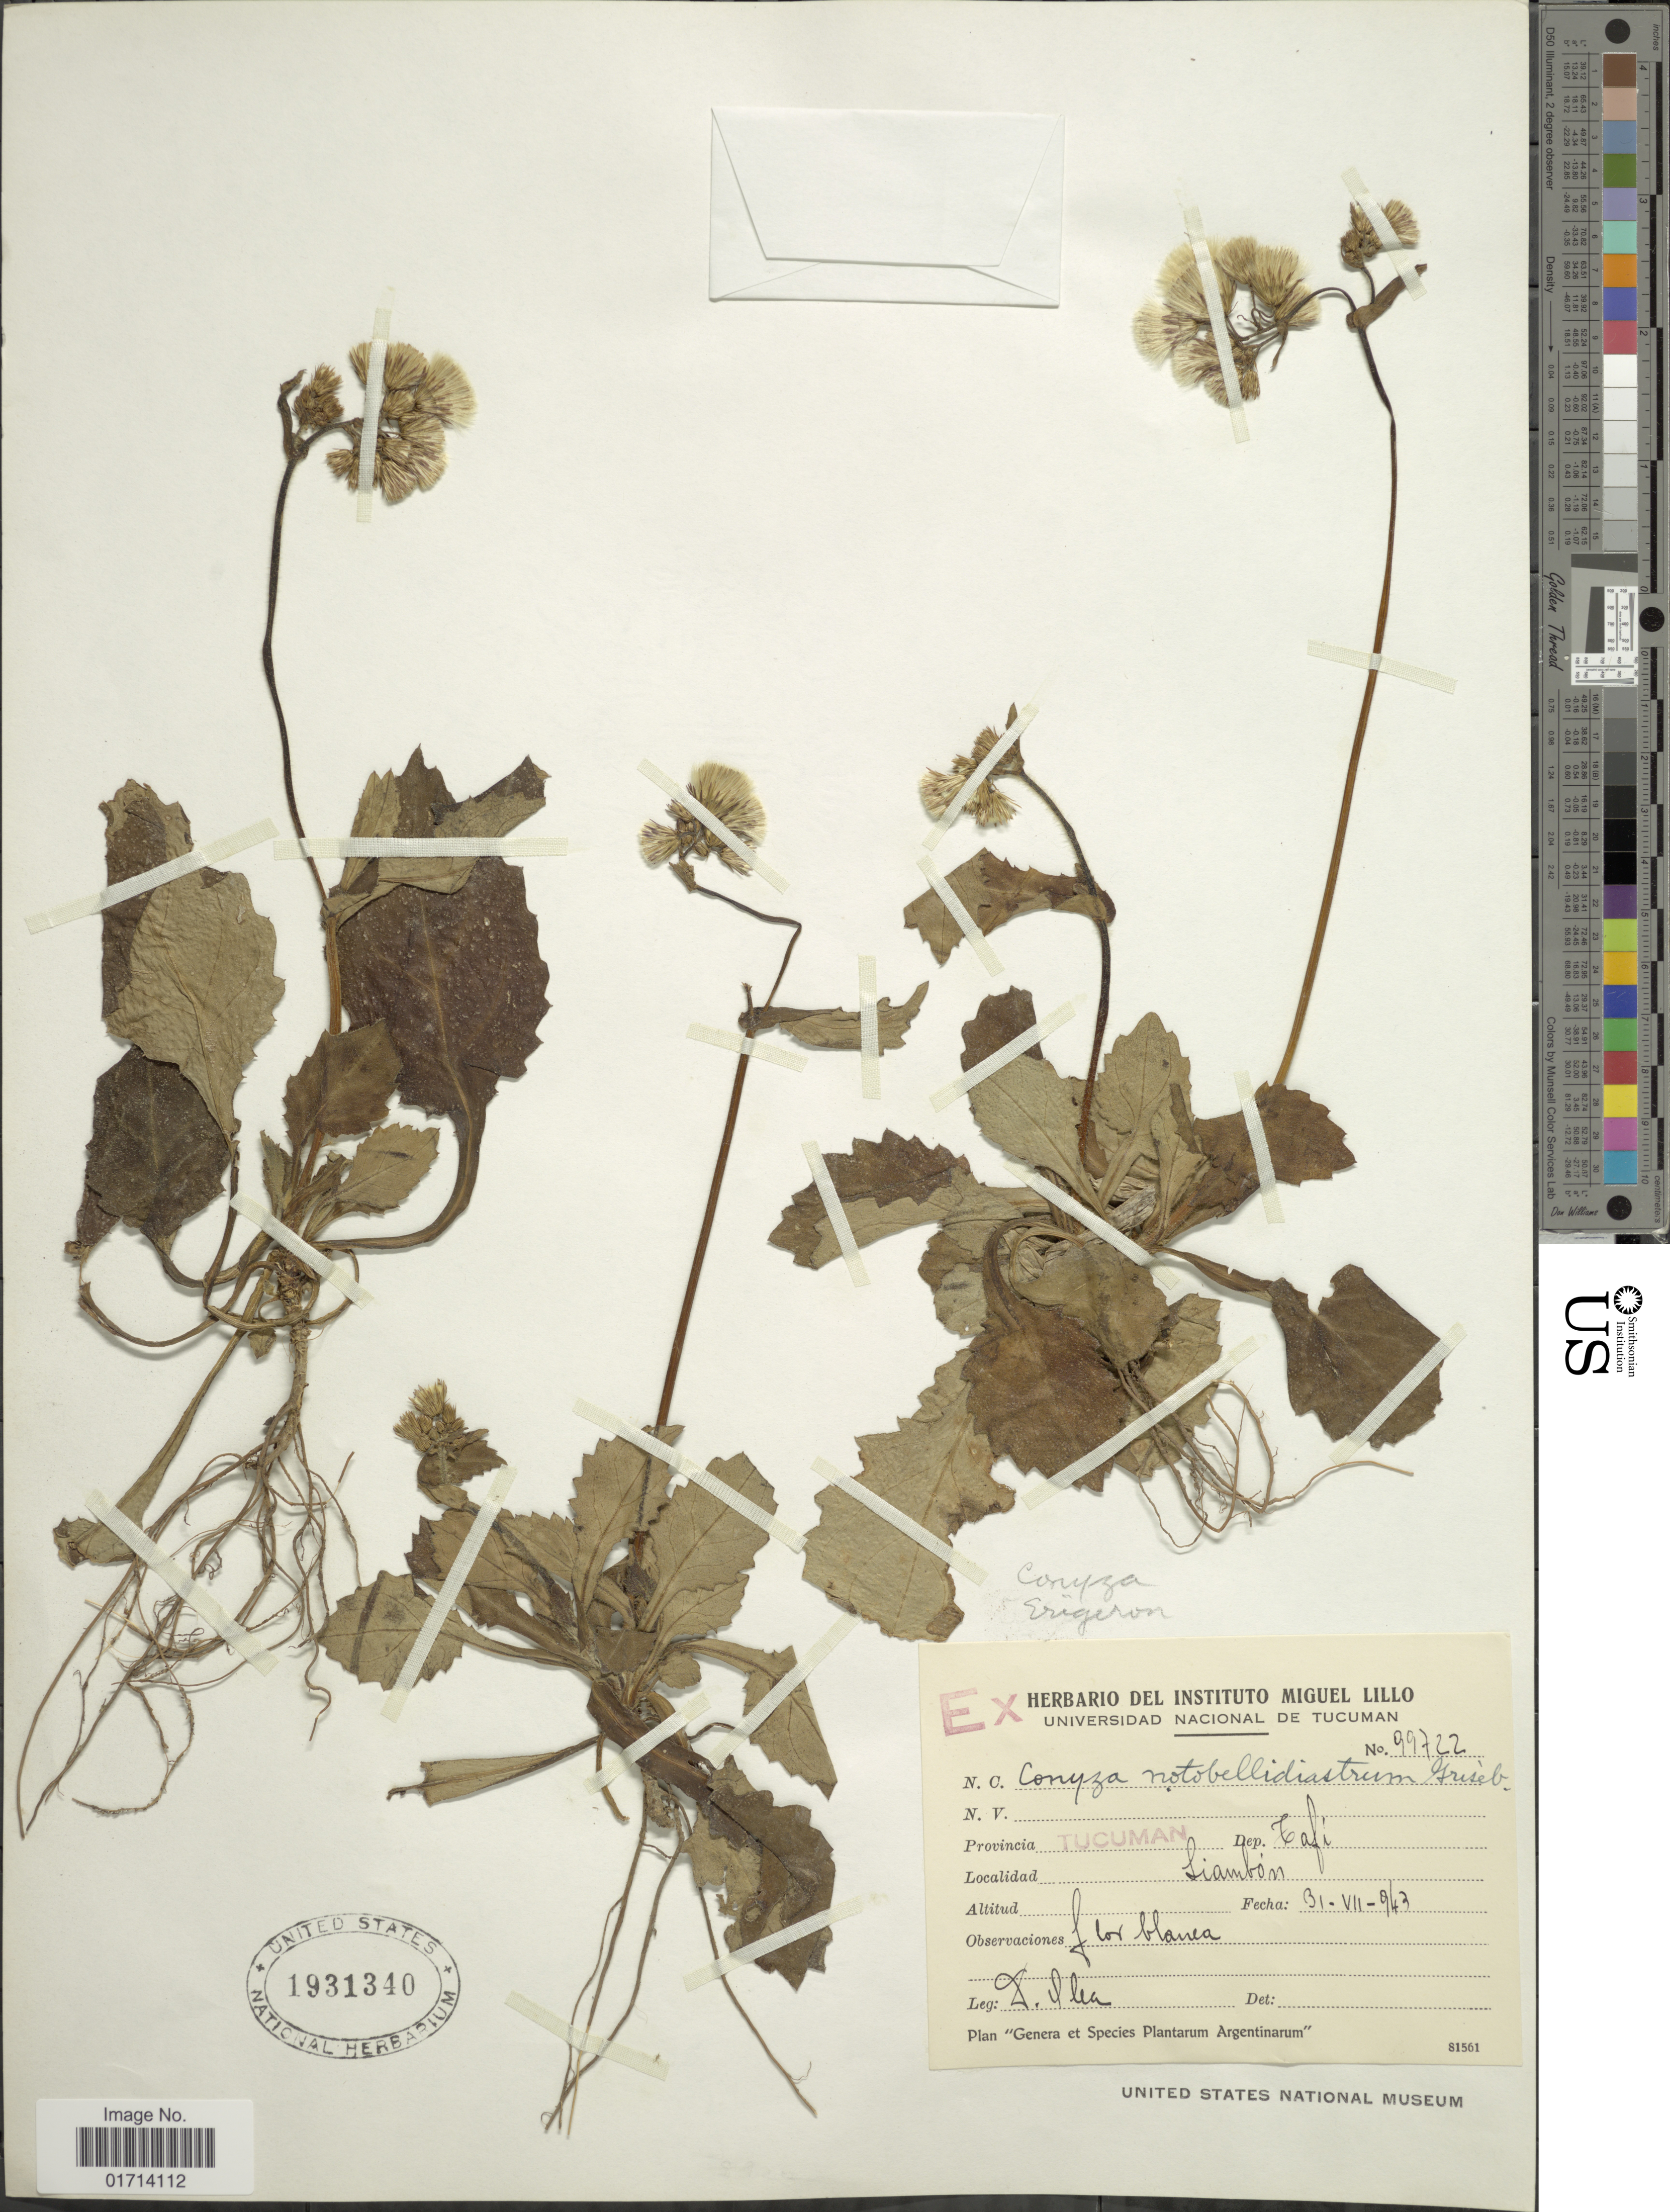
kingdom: Plantae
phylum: Tracheophyta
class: Magnoliopsida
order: Asterales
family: Asteraceae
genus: Podocoma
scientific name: Podocoma notobellidiastrum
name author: (Griseb.) G.L. Nesom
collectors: A. Ilea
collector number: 99722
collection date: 1943-07-31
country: Argentina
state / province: Tucuman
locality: Dep. Tafi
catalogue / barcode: US 1931340